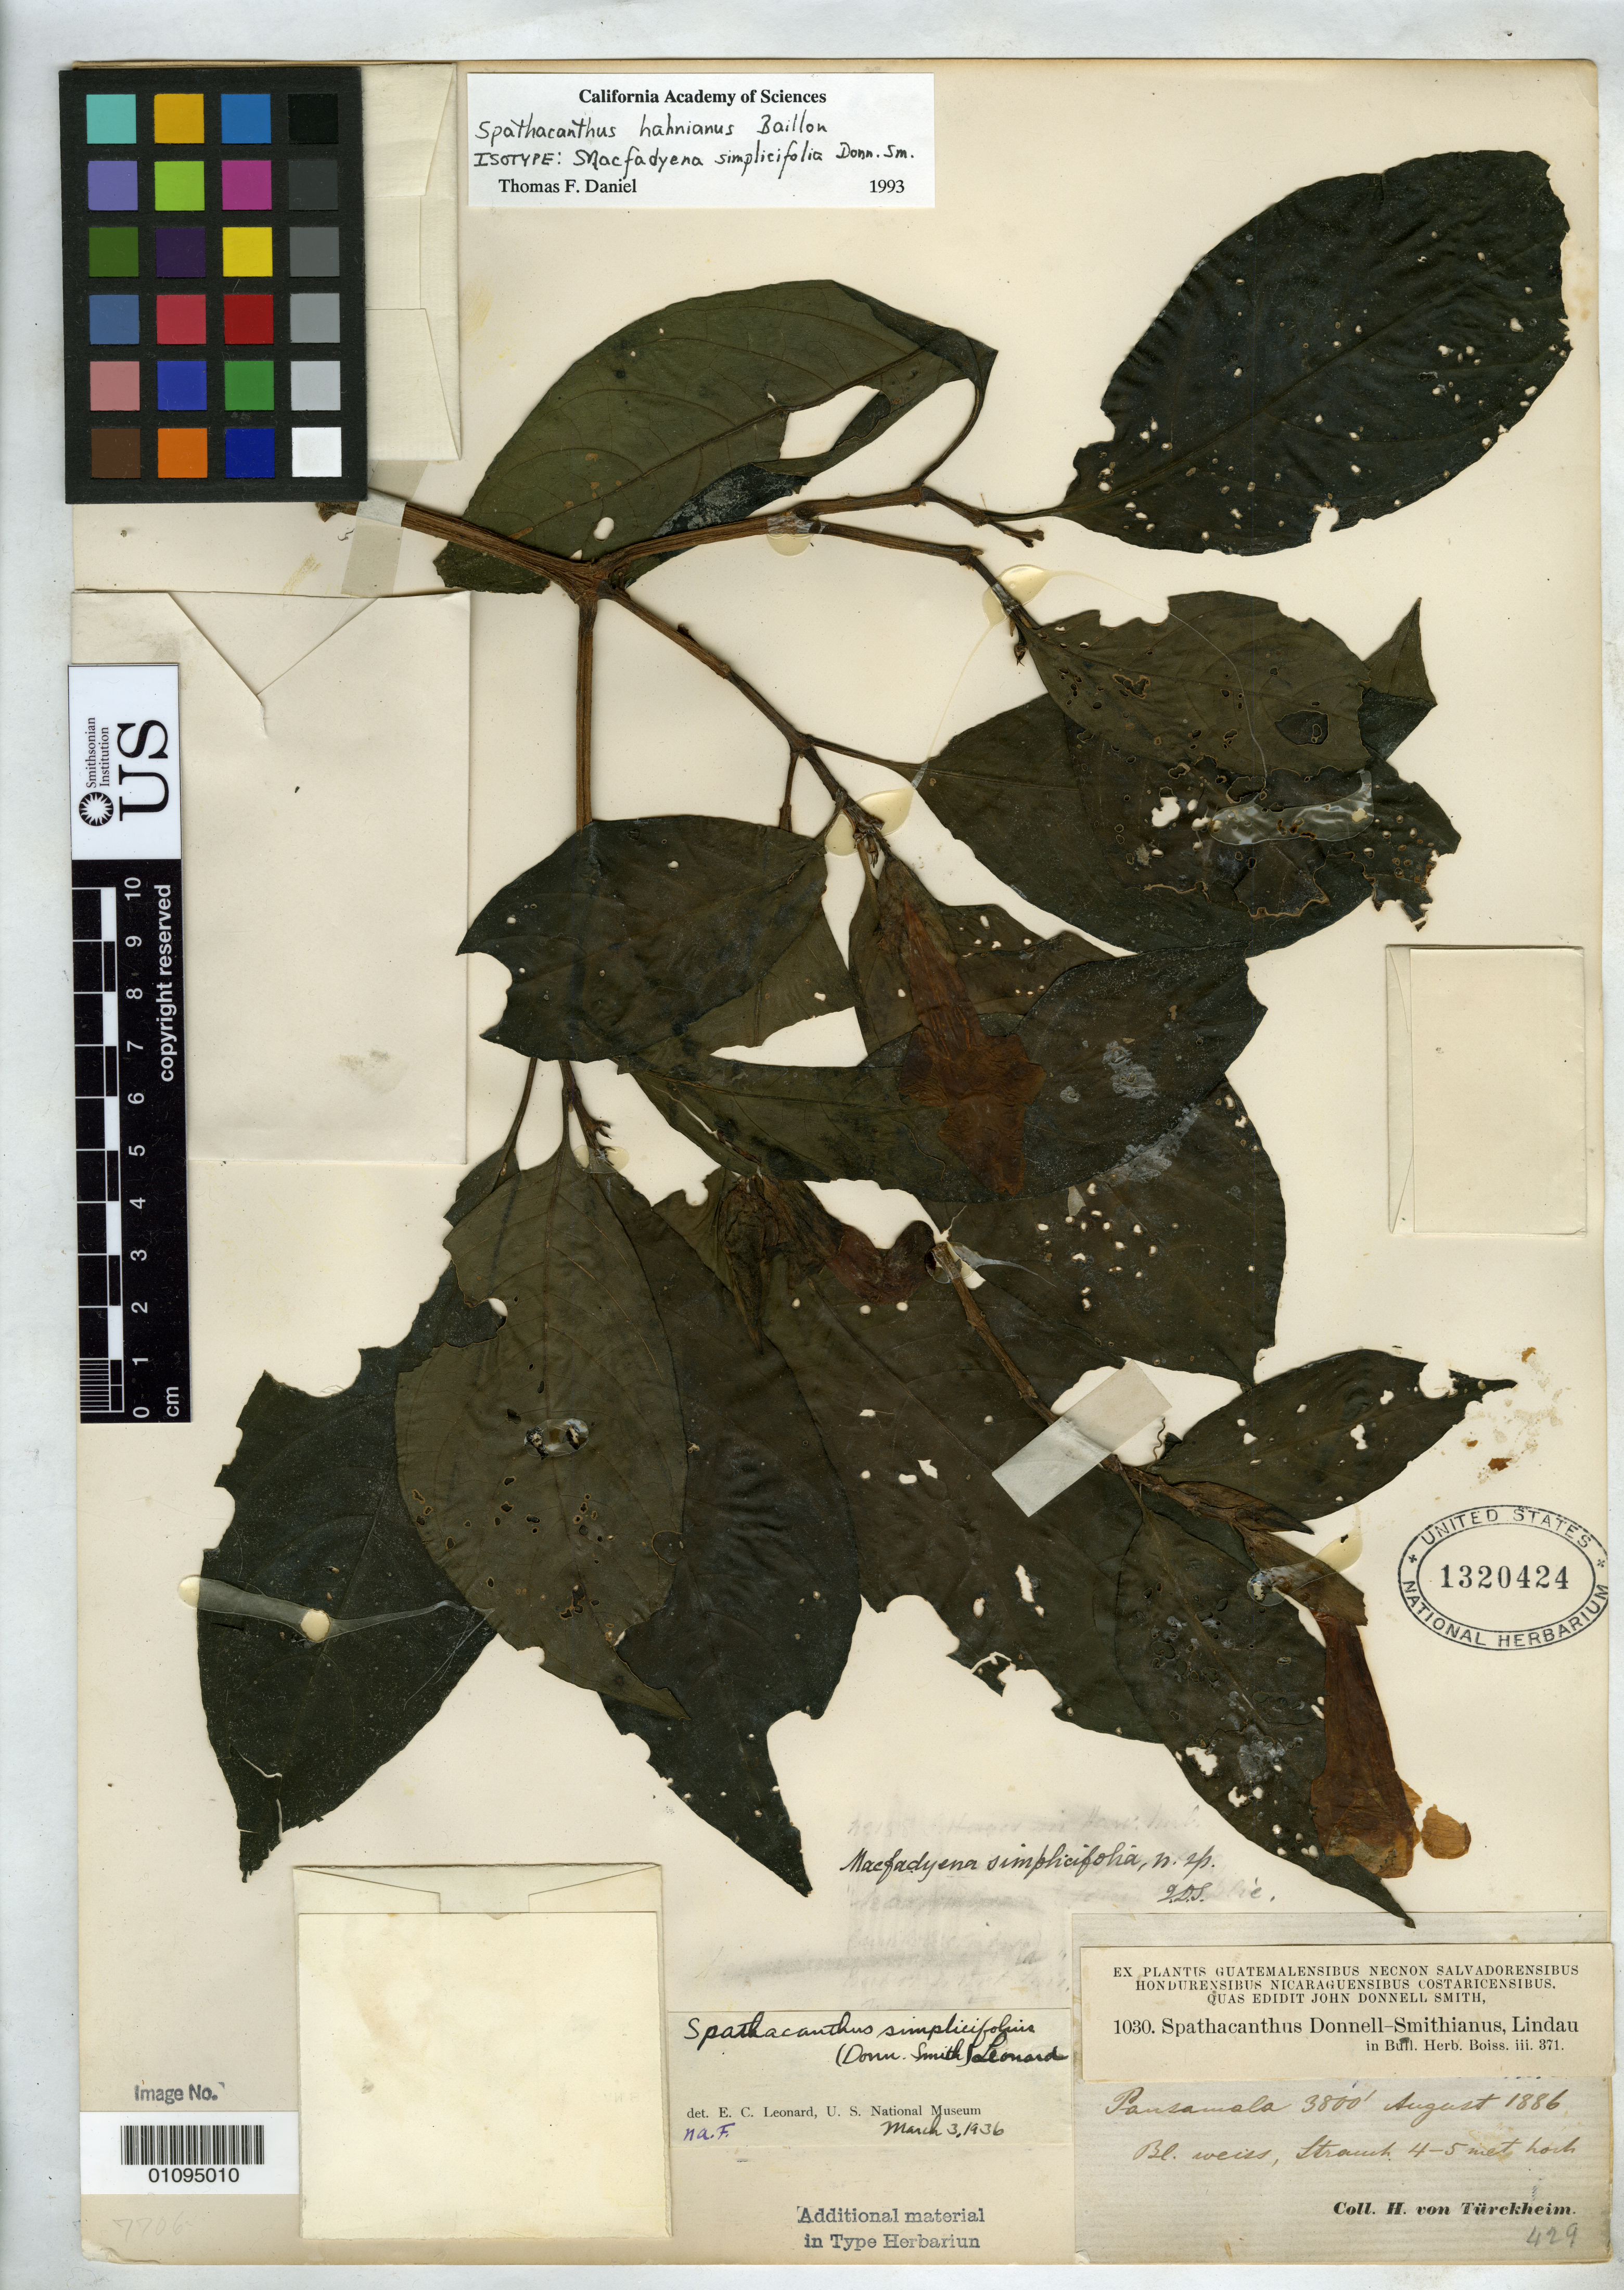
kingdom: Plantae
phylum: Tracheophyta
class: Magnoliopsida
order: Lamiales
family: Bignoniaceae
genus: Macfadyena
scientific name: Macfadyena simplicifolia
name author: Donn. Sm.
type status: Holotype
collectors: H. von Türckheim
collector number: J.D.S. 1030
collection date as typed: Aug 1886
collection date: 1886-08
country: Guatemala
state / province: Alta Verapaz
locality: Pansamalá, Depart. Alta Verapaz.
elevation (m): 1158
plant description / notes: Annotated by T.F. Daniel (1993) as "Isotype" but probably the holotype. Although not stamped as such, this specimen's USNH sheet stamp number (1320424) identifies it as part of the accession from the John Donnell Smith herbarium.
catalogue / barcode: US 1320424